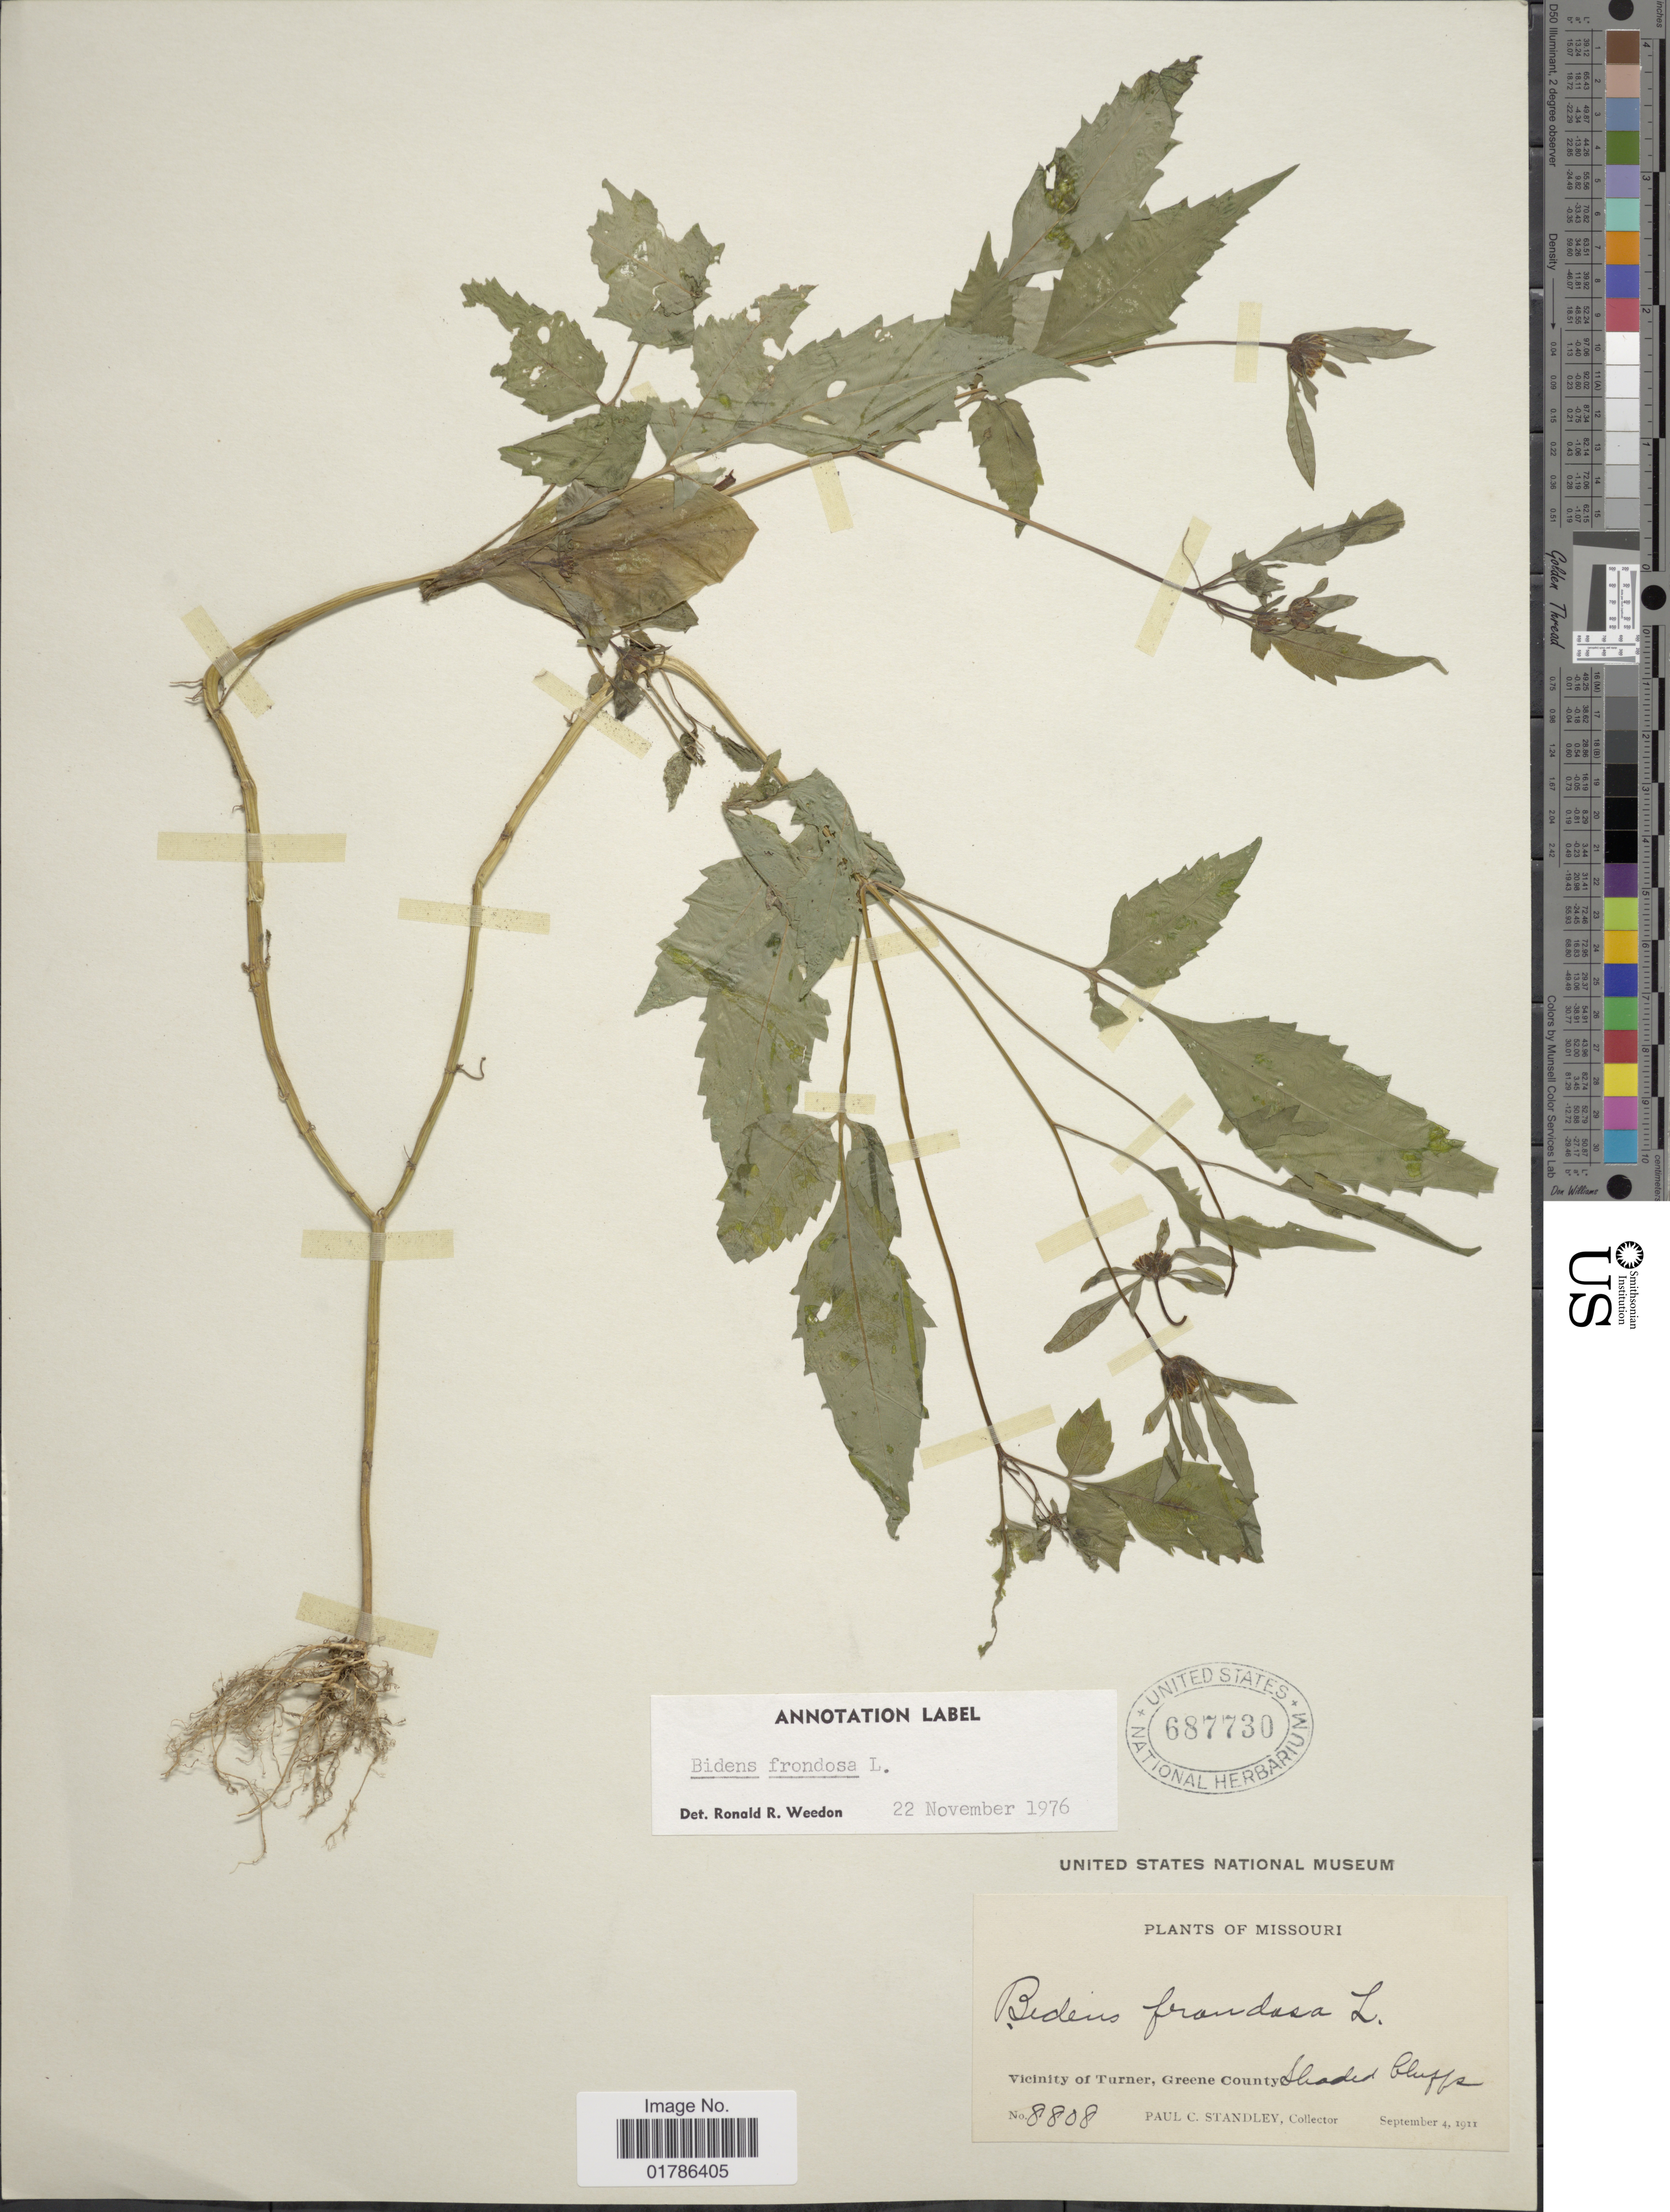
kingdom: Plantae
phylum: Tracheophyta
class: Magnoliopsida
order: Asterales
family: Asteraceae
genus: Bidens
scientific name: Bidens frondosa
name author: L.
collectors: P. C. Standley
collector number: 8808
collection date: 1911-09-04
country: United States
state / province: Missouri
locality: Vicinity of Turner, Greene County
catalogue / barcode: US 687730